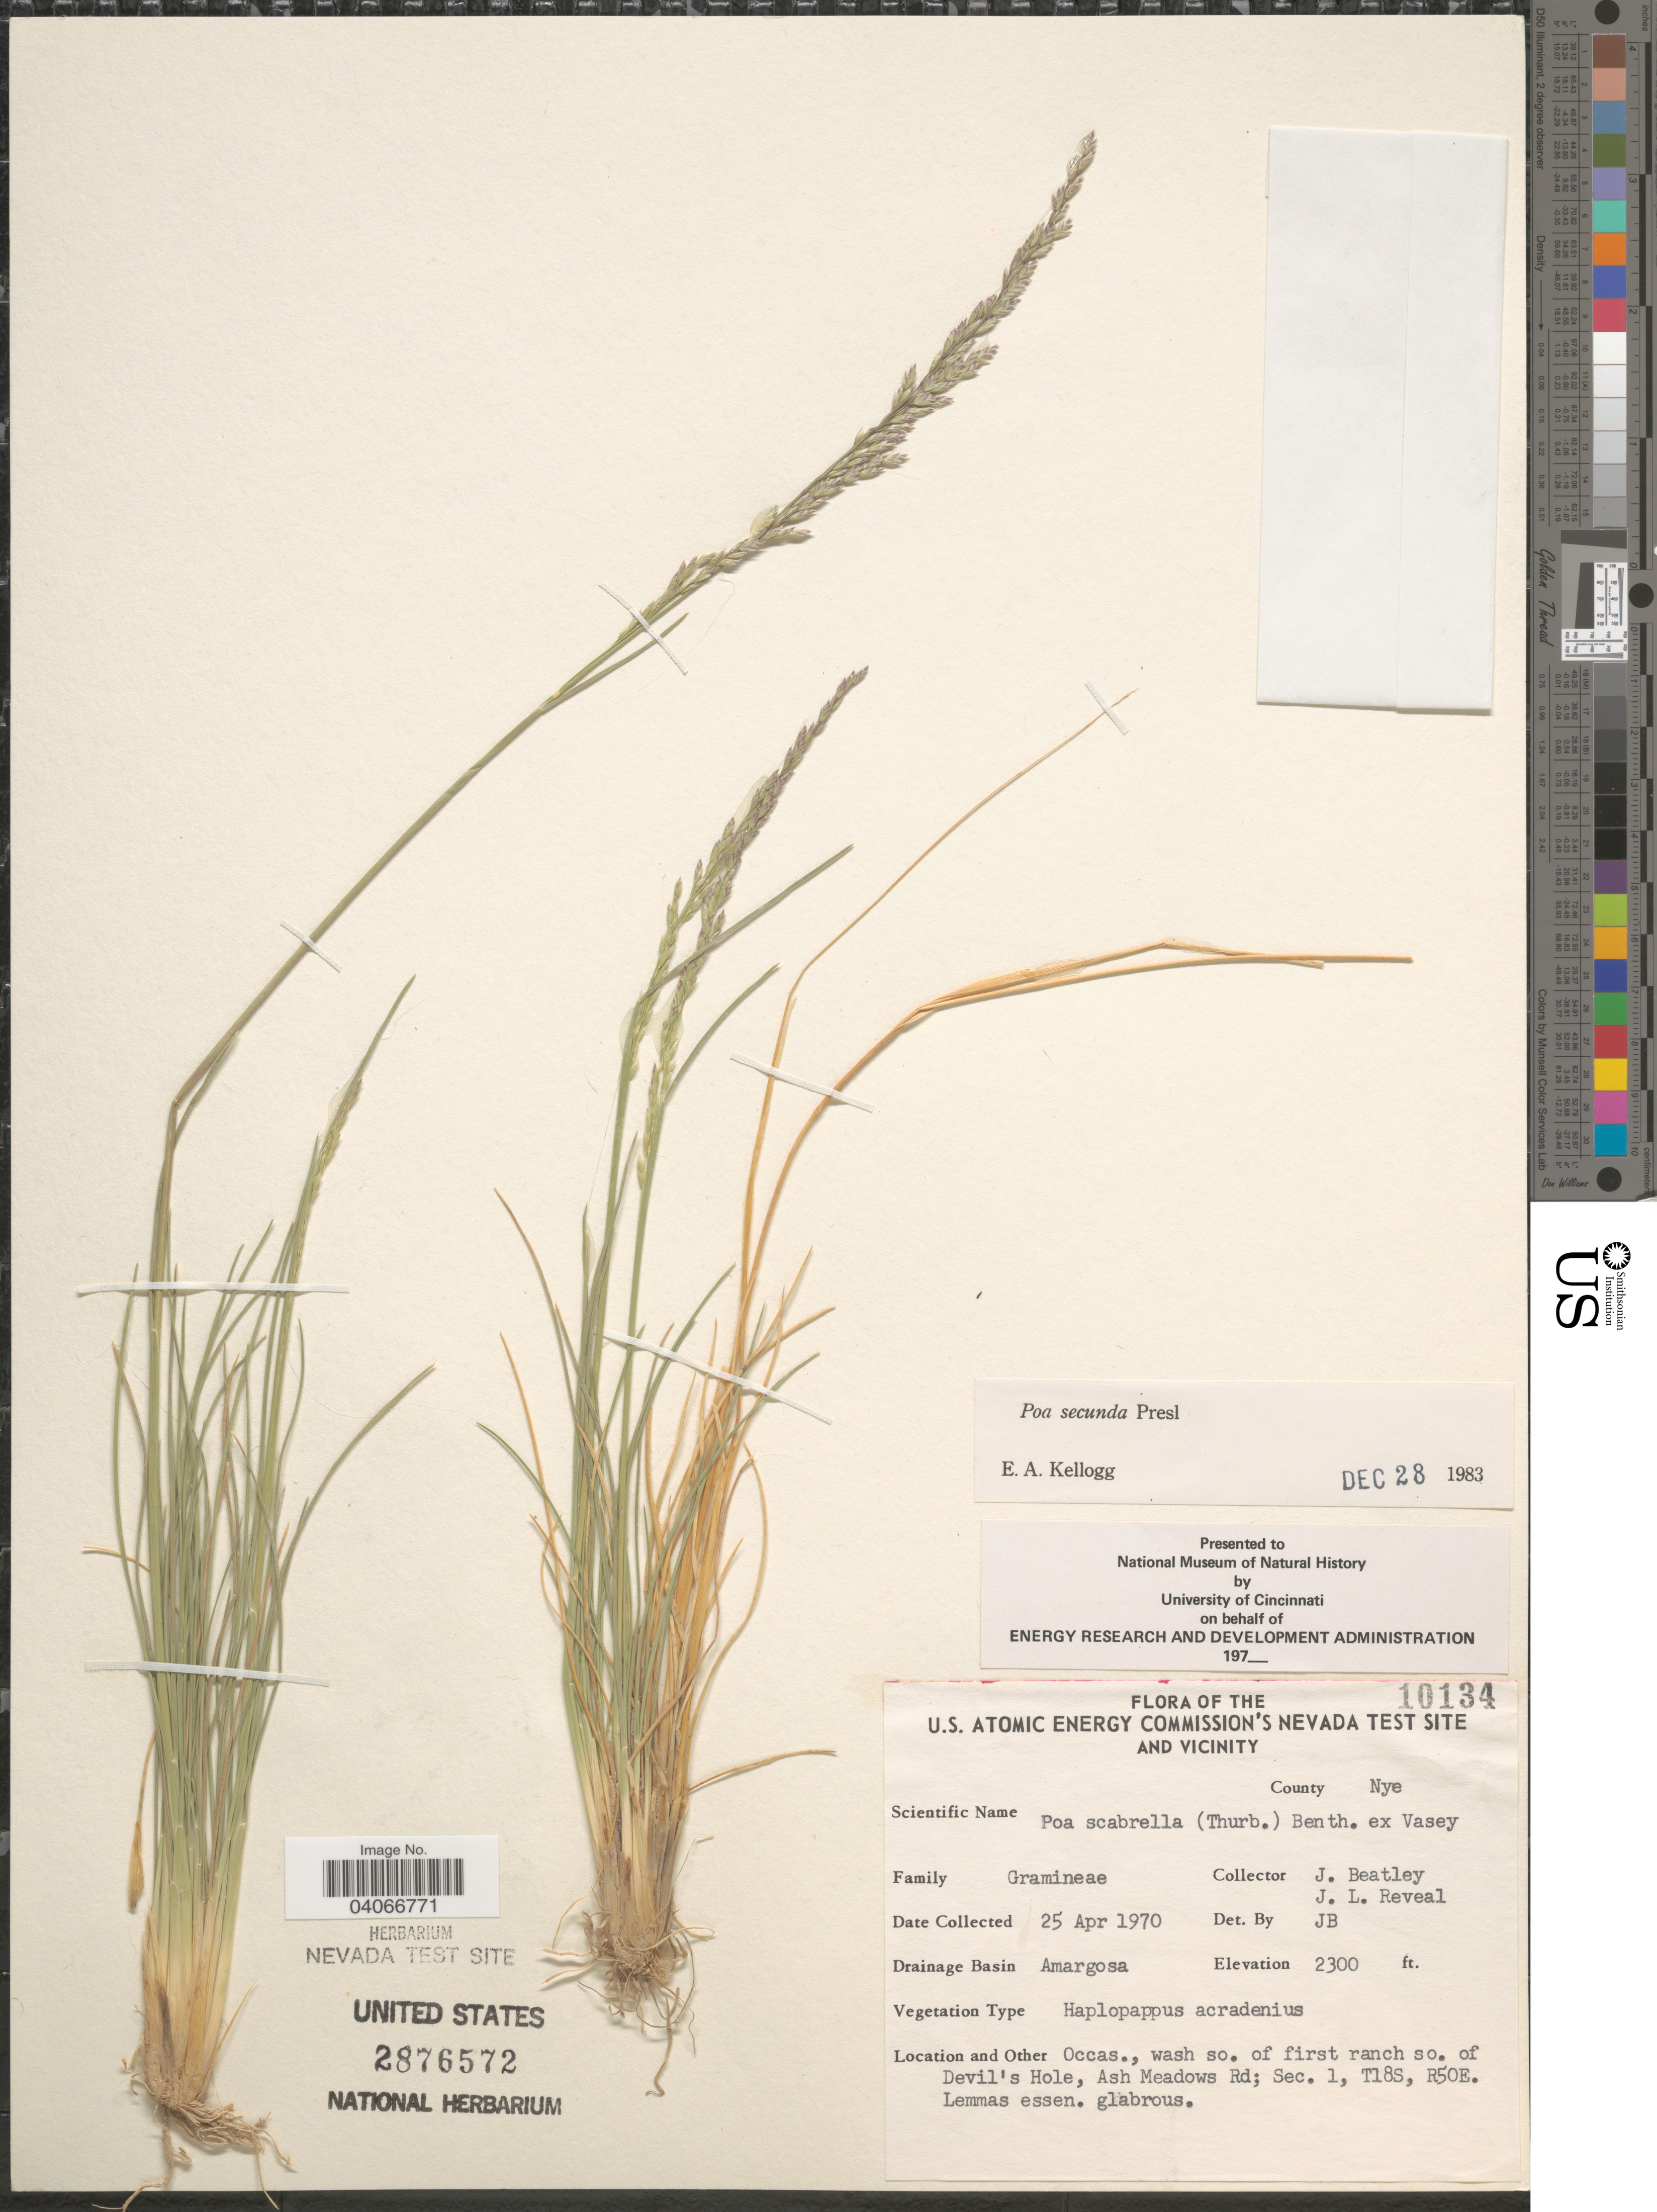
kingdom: Plantae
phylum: Tracheophyta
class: Liliopsida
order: Poales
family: Poaceae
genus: Poa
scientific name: Poa secunda subsp. secunda var. scabrella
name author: (Thurb.) Soreng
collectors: J. C. Beatley & J. L. Reveal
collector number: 10134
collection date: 1970-04-25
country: United States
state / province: Nevada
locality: The U.S. Atomic Energy Commission's Nevada Test Site And Vicinity. County Nye. Drainage Basin Amargosa. Occas., wash so. of first ranch so. of Devil's Hole, Ash Meadows Rd; Sec. 1,T18S, R50ES.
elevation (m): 701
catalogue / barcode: US 2876572